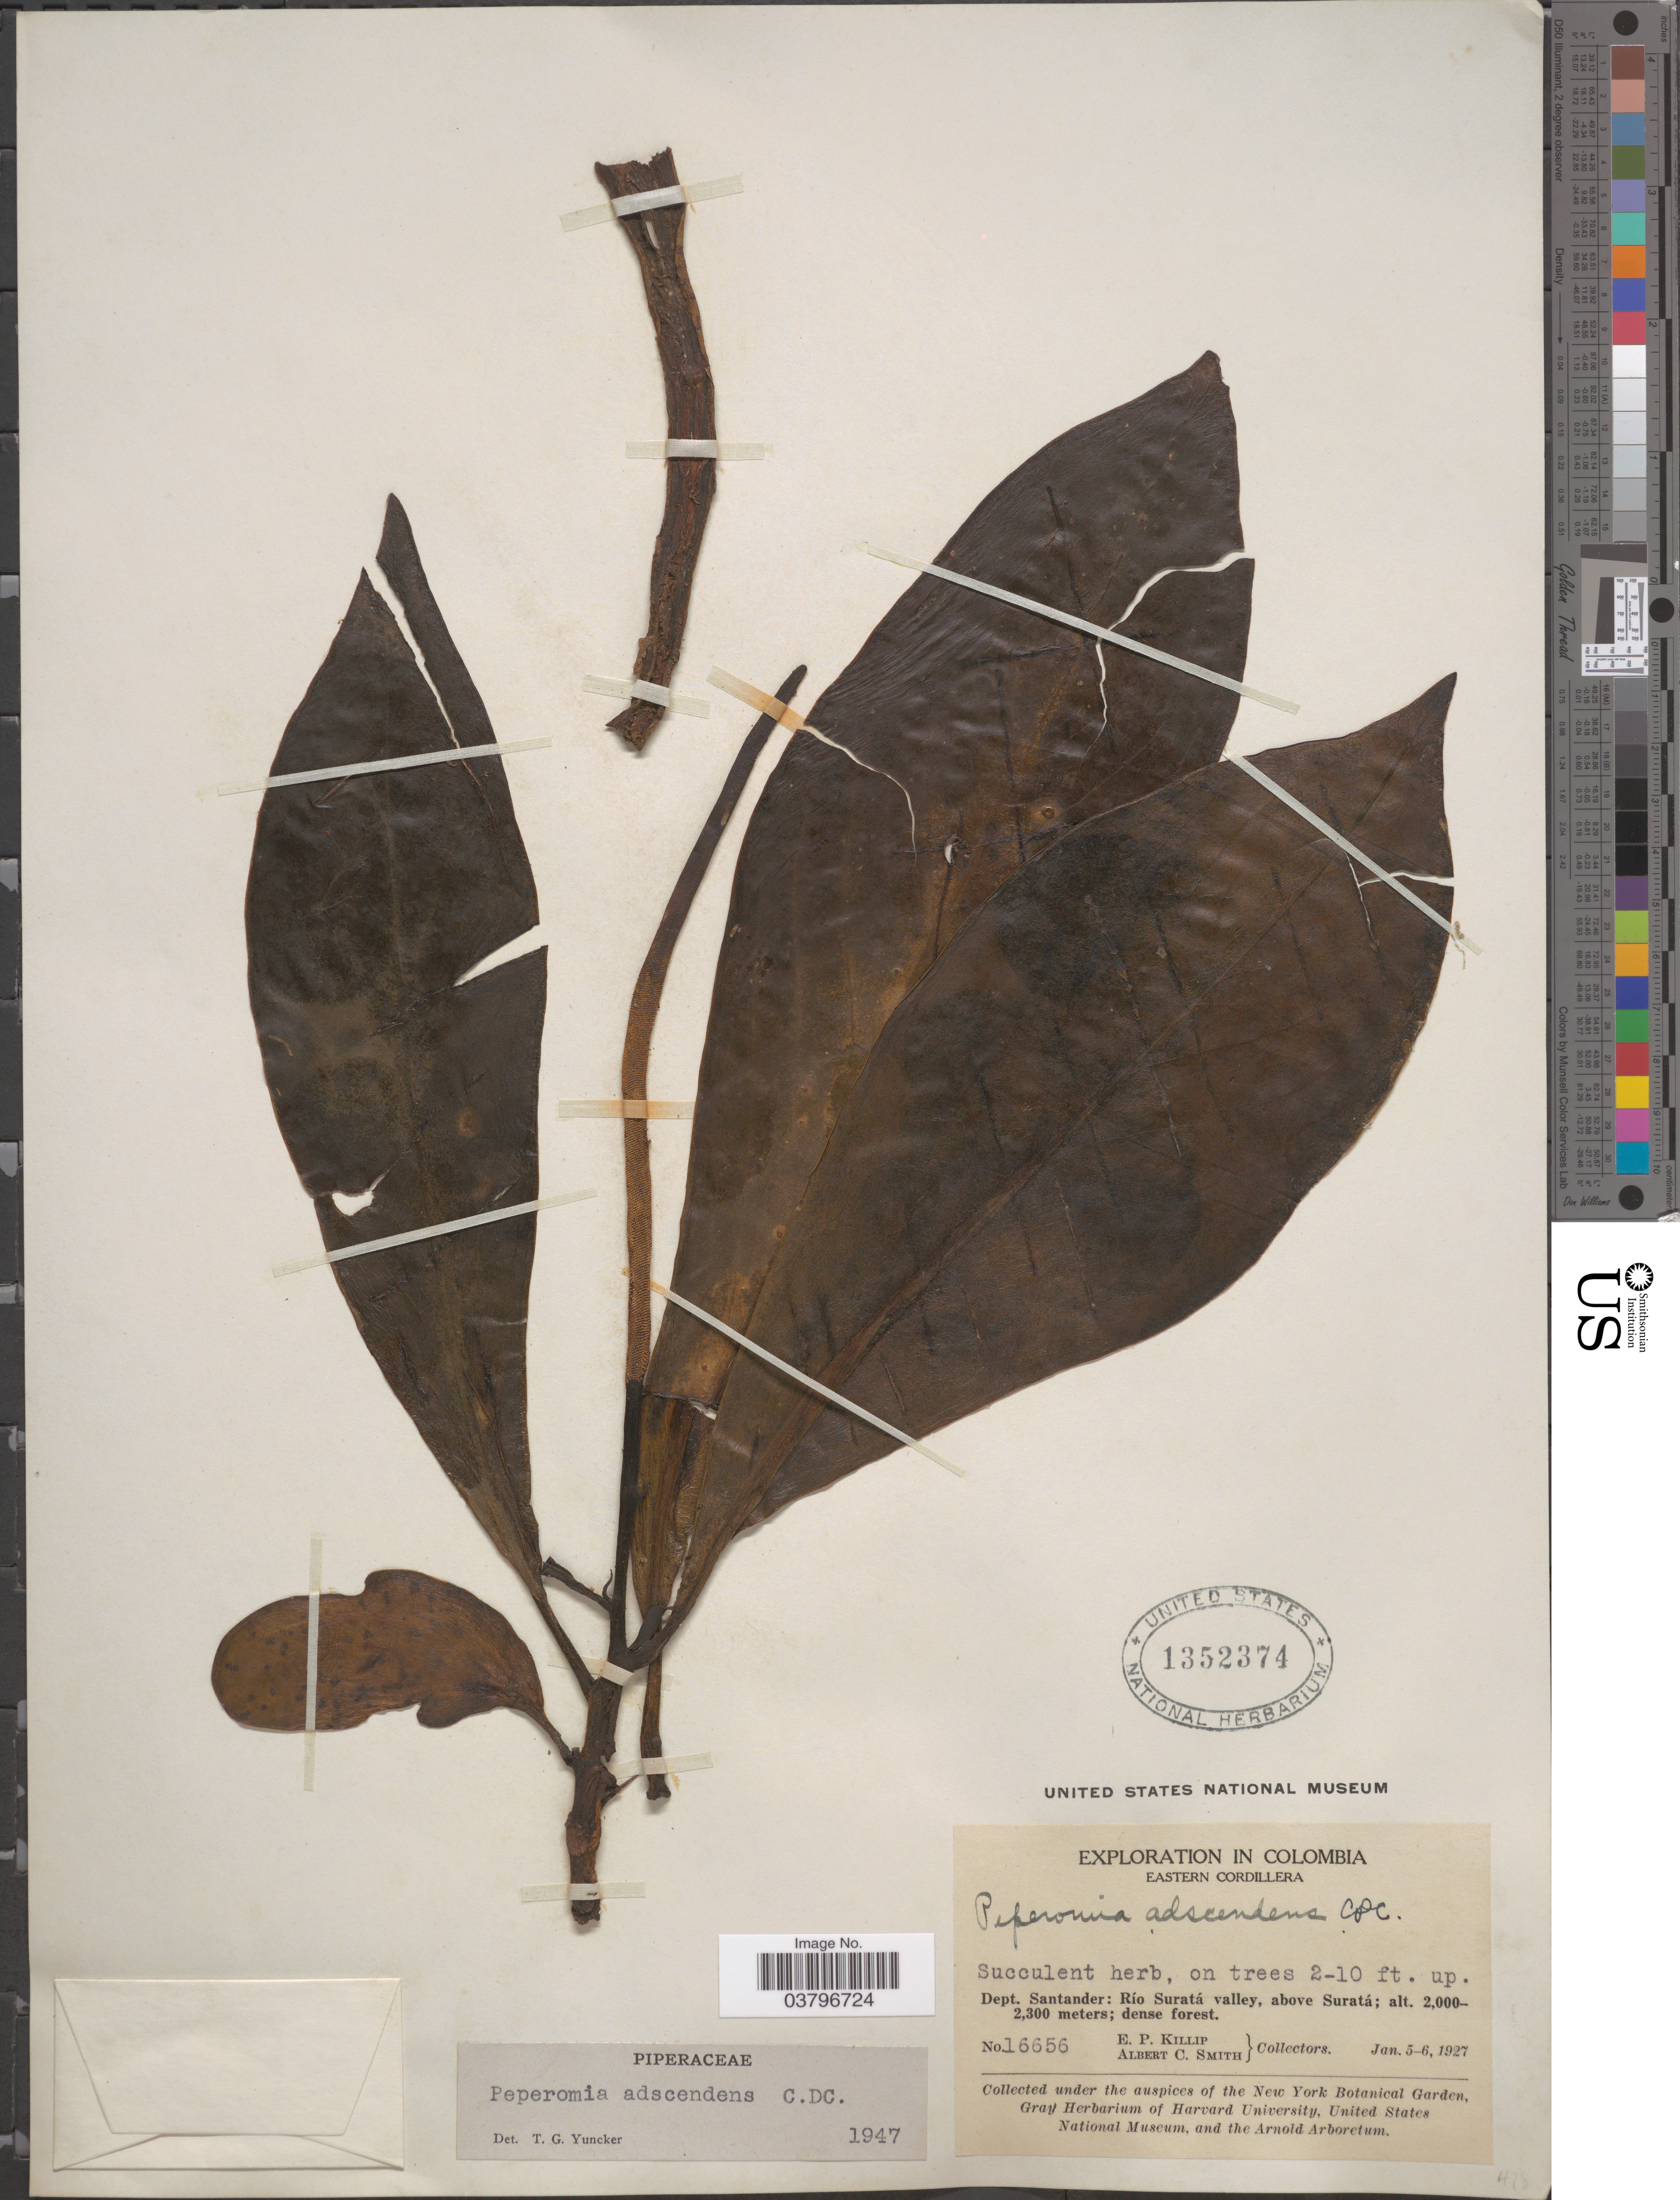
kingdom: Plantae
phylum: Tracheophyta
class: Magnoliopsida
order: Piperales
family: Piperaceae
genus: Peperomia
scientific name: Peperomia adscendens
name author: C. DC.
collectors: E. P. Killip & A. C. Smith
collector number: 16656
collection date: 1927-01-05/1927-01-06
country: Colombia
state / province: Santander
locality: Eastern Cordillera. Dept. Santander: Río Suratá valley, above Suratá.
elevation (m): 2000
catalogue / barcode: US 1352374